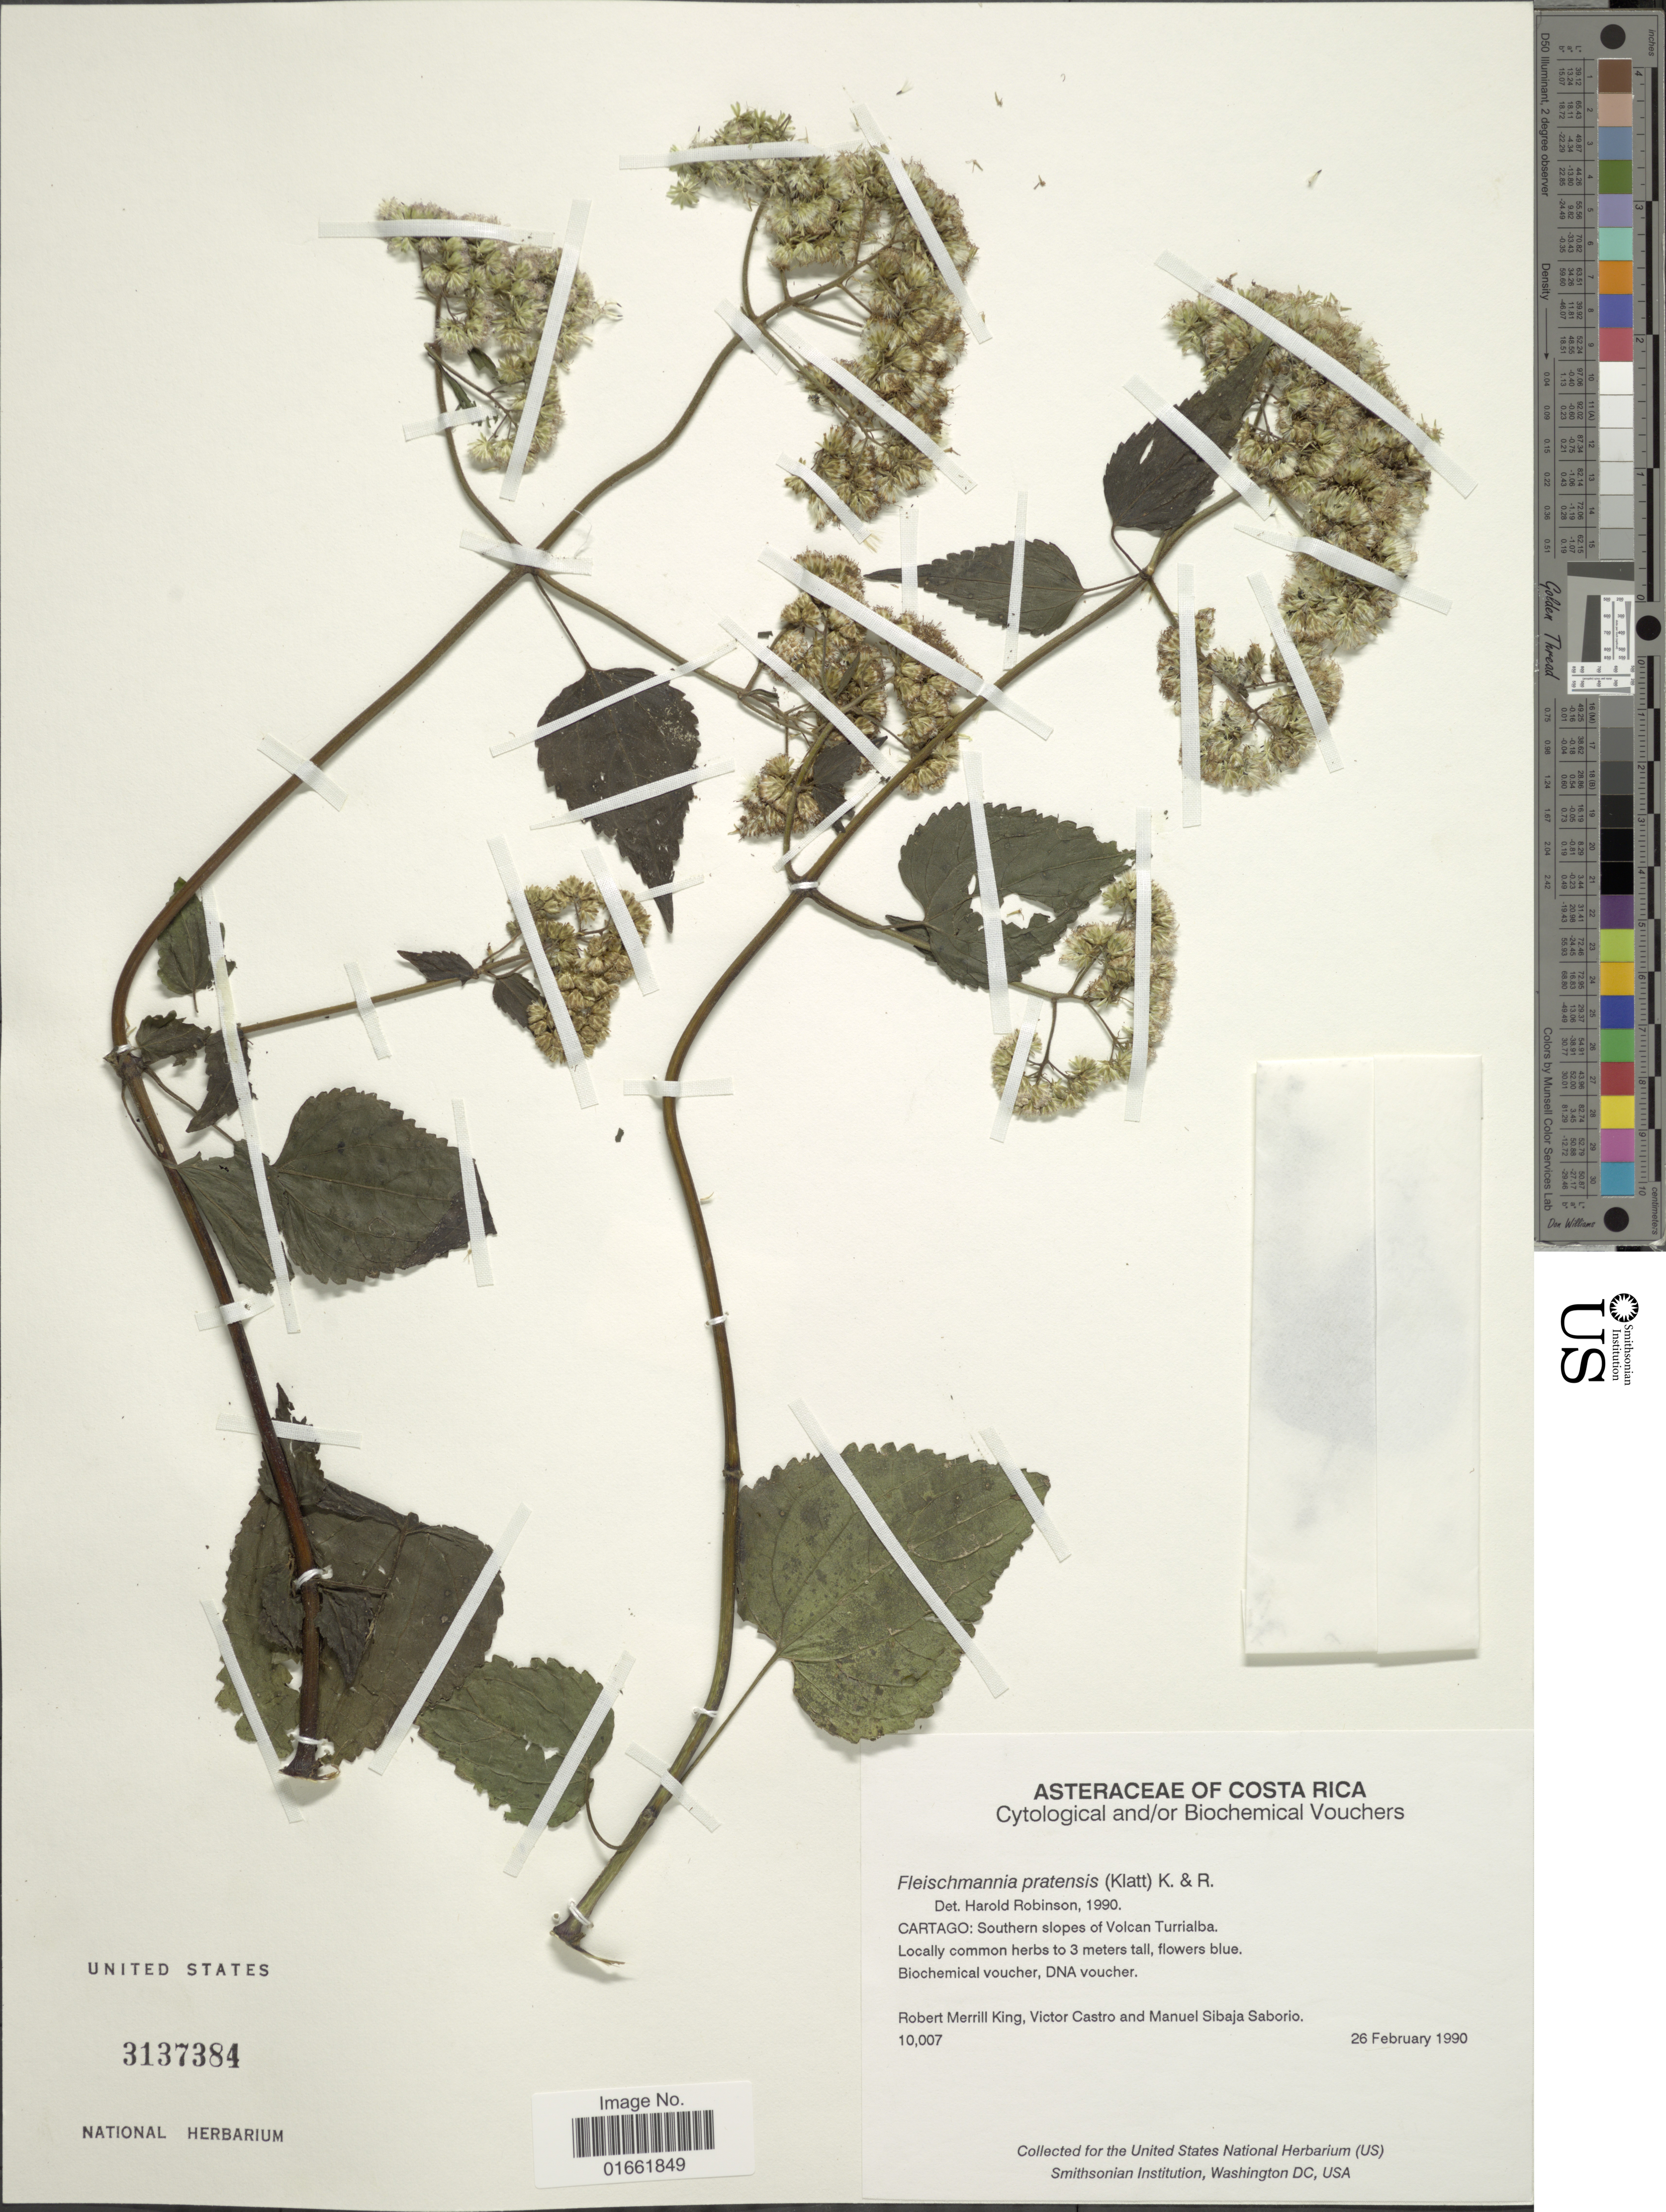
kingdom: Plantae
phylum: Tracheophyta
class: Magnoliopsida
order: Asterales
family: Asteraceae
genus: Fleischmannia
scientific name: Fleischmannia pratensis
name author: (Klatt) R.M. King & H. Rob.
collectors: R. M. King, V. Castro & M. Saborio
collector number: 10007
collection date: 1990-02-26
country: Costa Rica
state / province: Cartago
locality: Cartago: Southern slopes of Volcan Turrialba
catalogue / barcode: US 3137384